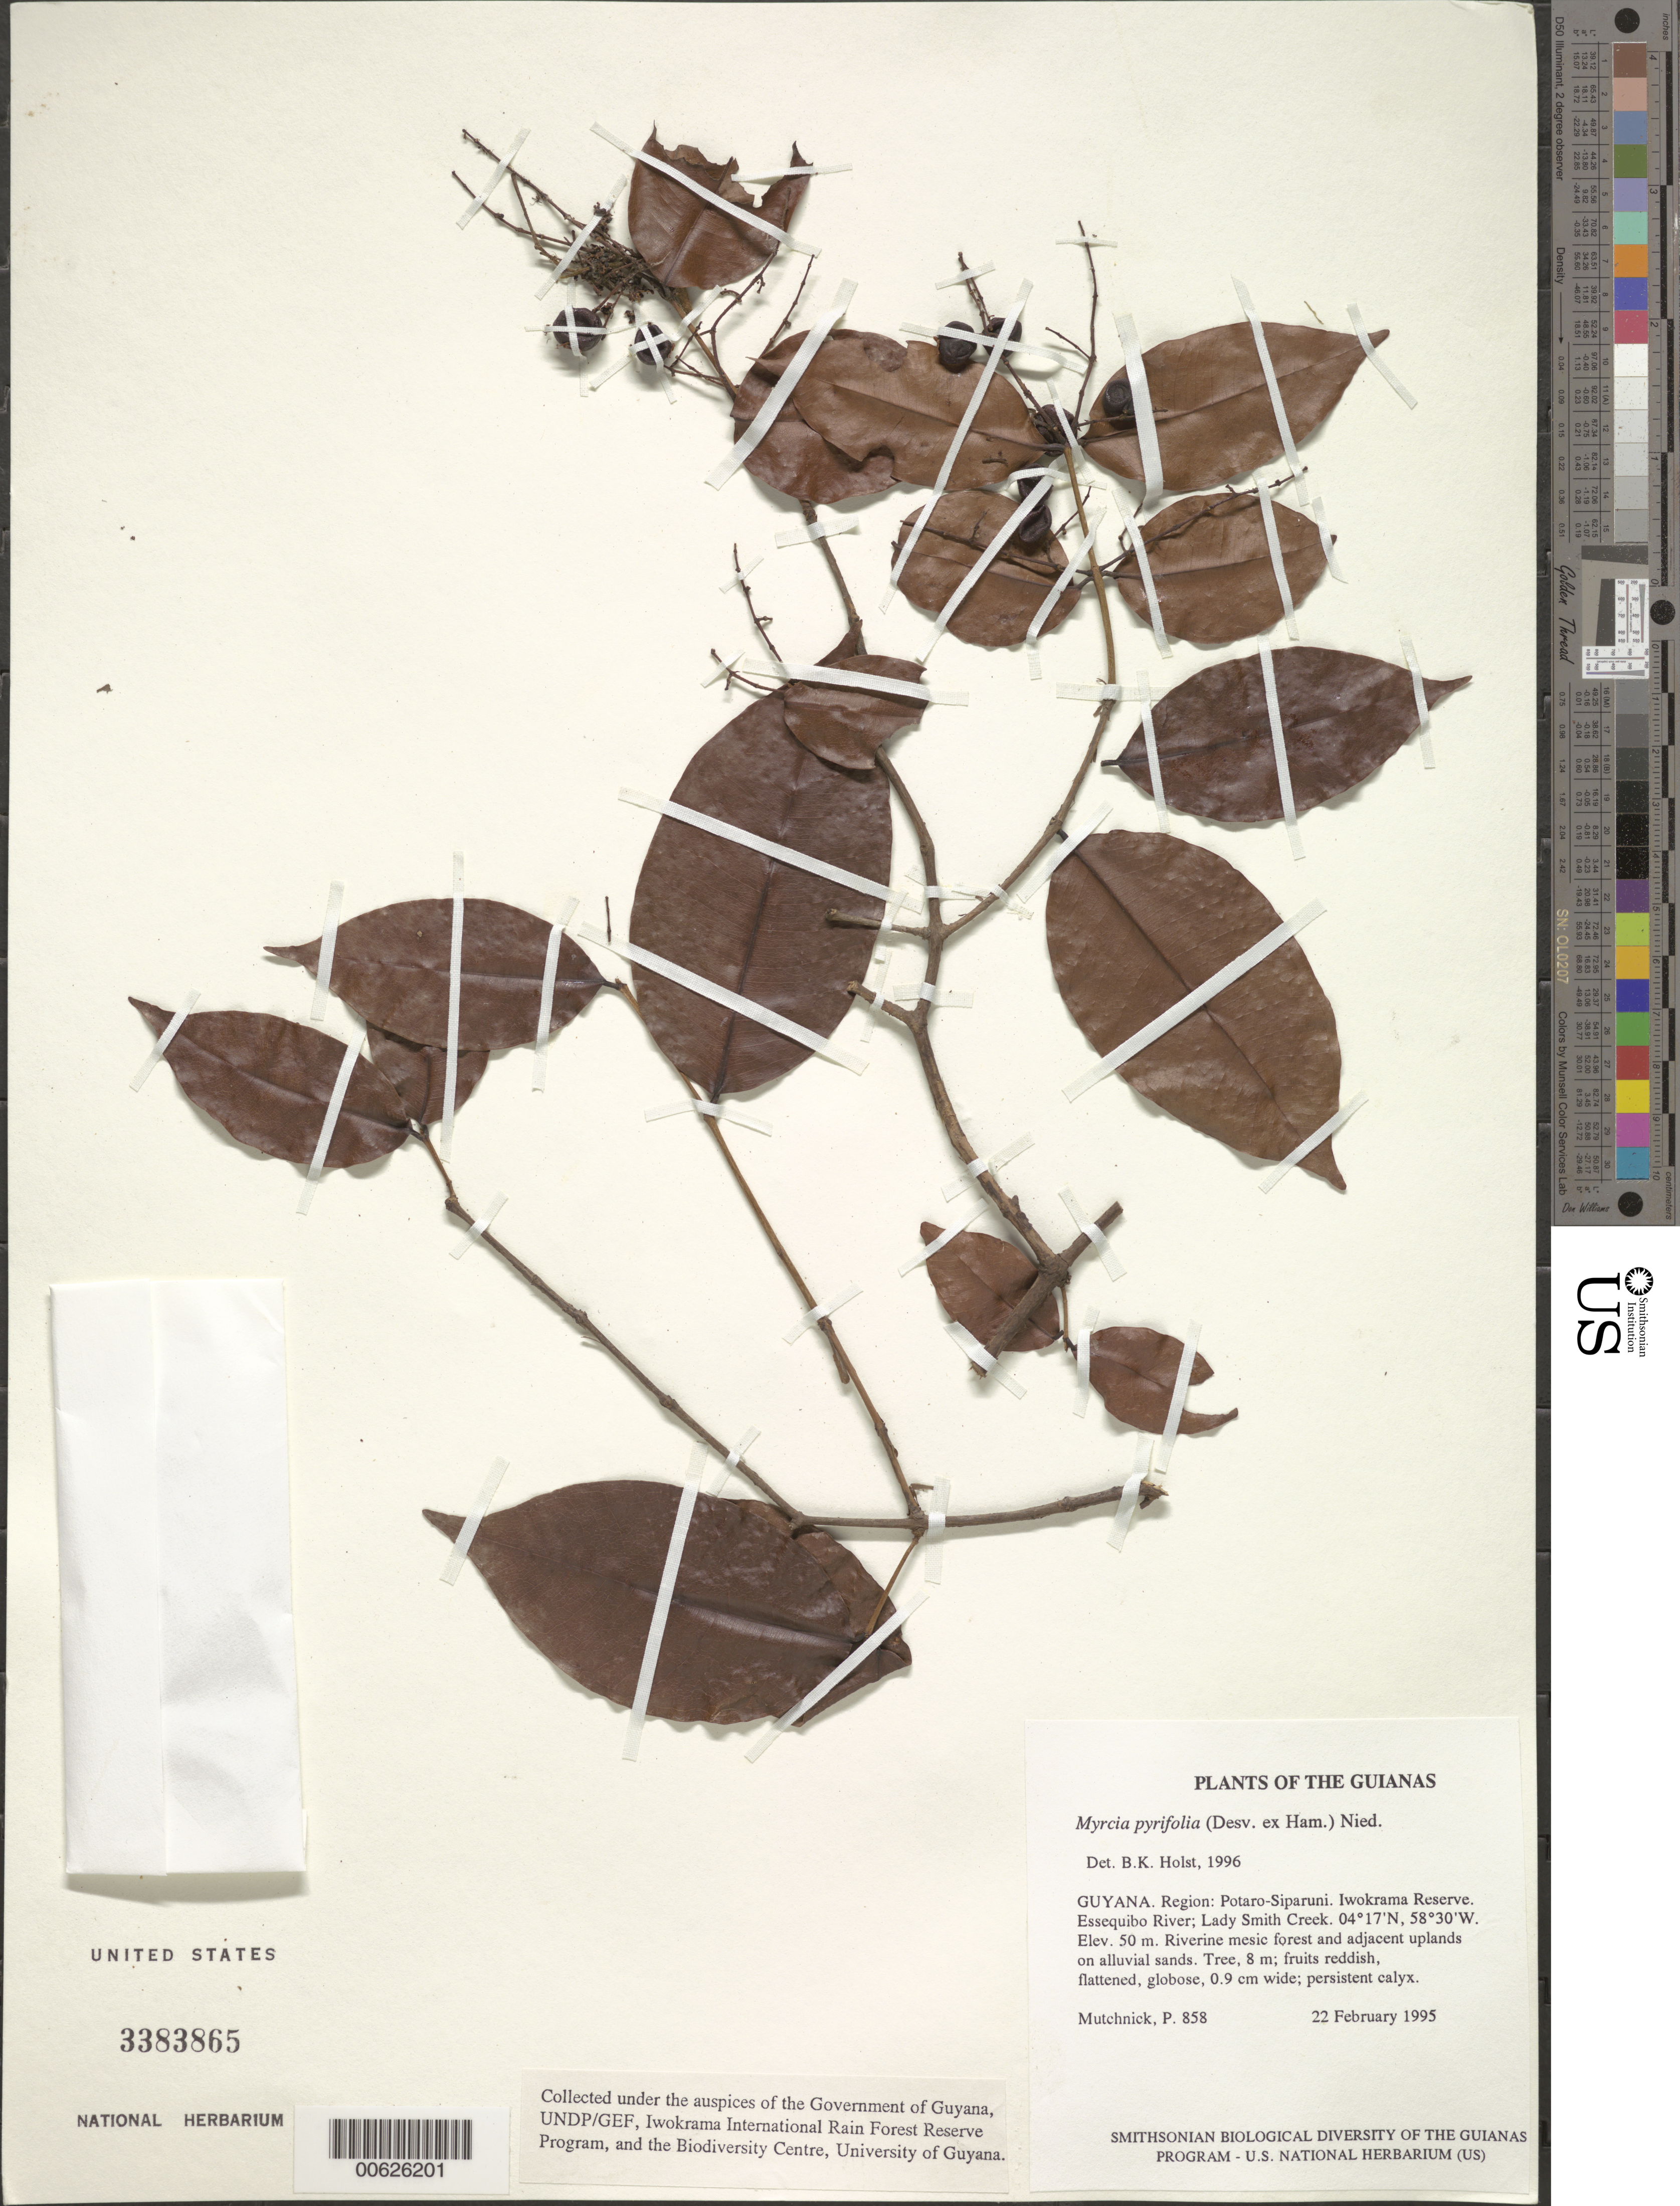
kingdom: Plantae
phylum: Tracheophyta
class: Magnoliopsida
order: Myrtales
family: Myrtaceae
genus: Myrcia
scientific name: Myrcia pyrifolia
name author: Nied.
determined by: Holst, Bruce K.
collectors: P. Mutchnick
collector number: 858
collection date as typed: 22 February 1995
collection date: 1995-02-22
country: Guyana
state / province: Potaro-Siparuni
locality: Iwokrama Reserve. Essequibo River; Lady Smith Creek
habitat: Riverine mesic forest and adjacent uplands on alluvial sands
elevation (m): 50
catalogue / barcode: US 3383865